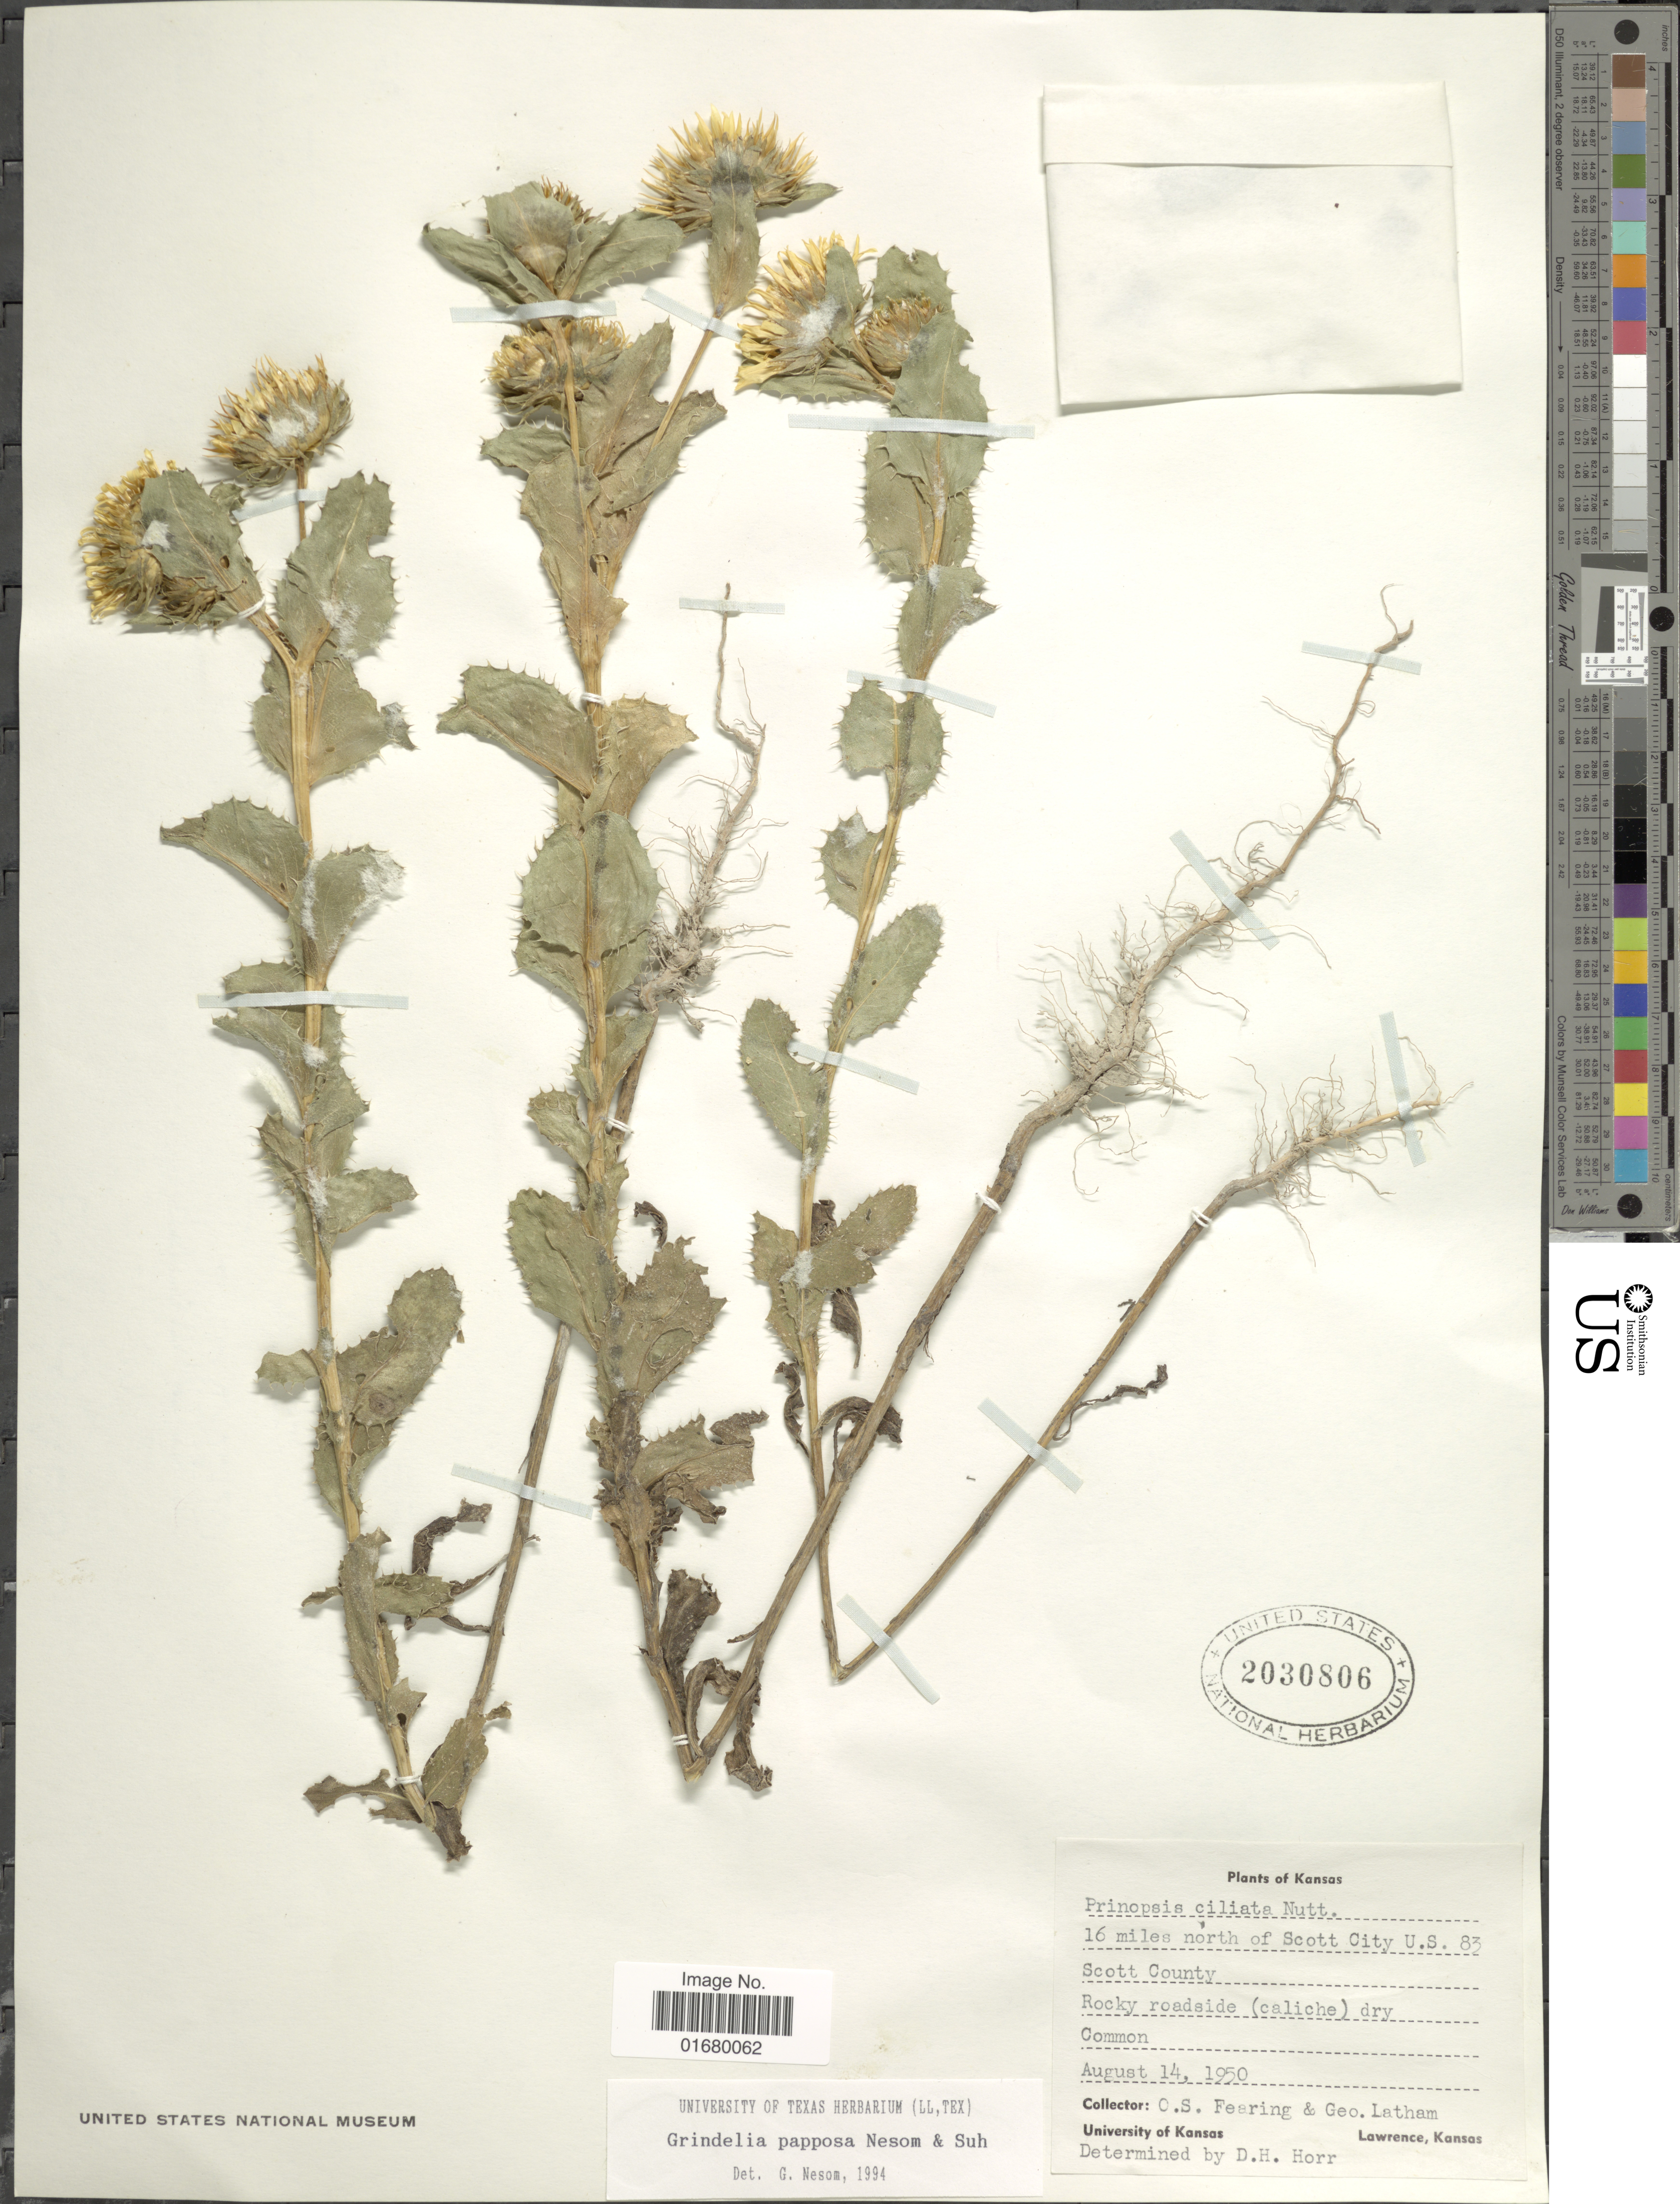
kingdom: Plantae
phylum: Tracheophyta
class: Magnoliopsida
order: Asterales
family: Asteraceae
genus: Grindelia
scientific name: Grindelia papposa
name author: G.L. Nesom & Suh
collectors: O. S. Fearing & G. Latham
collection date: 1950-08-14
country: United States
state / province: Kansas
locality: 16 miles north of Scott U.S. 83, Scott County, Lawrence.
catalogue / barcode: US 2030806